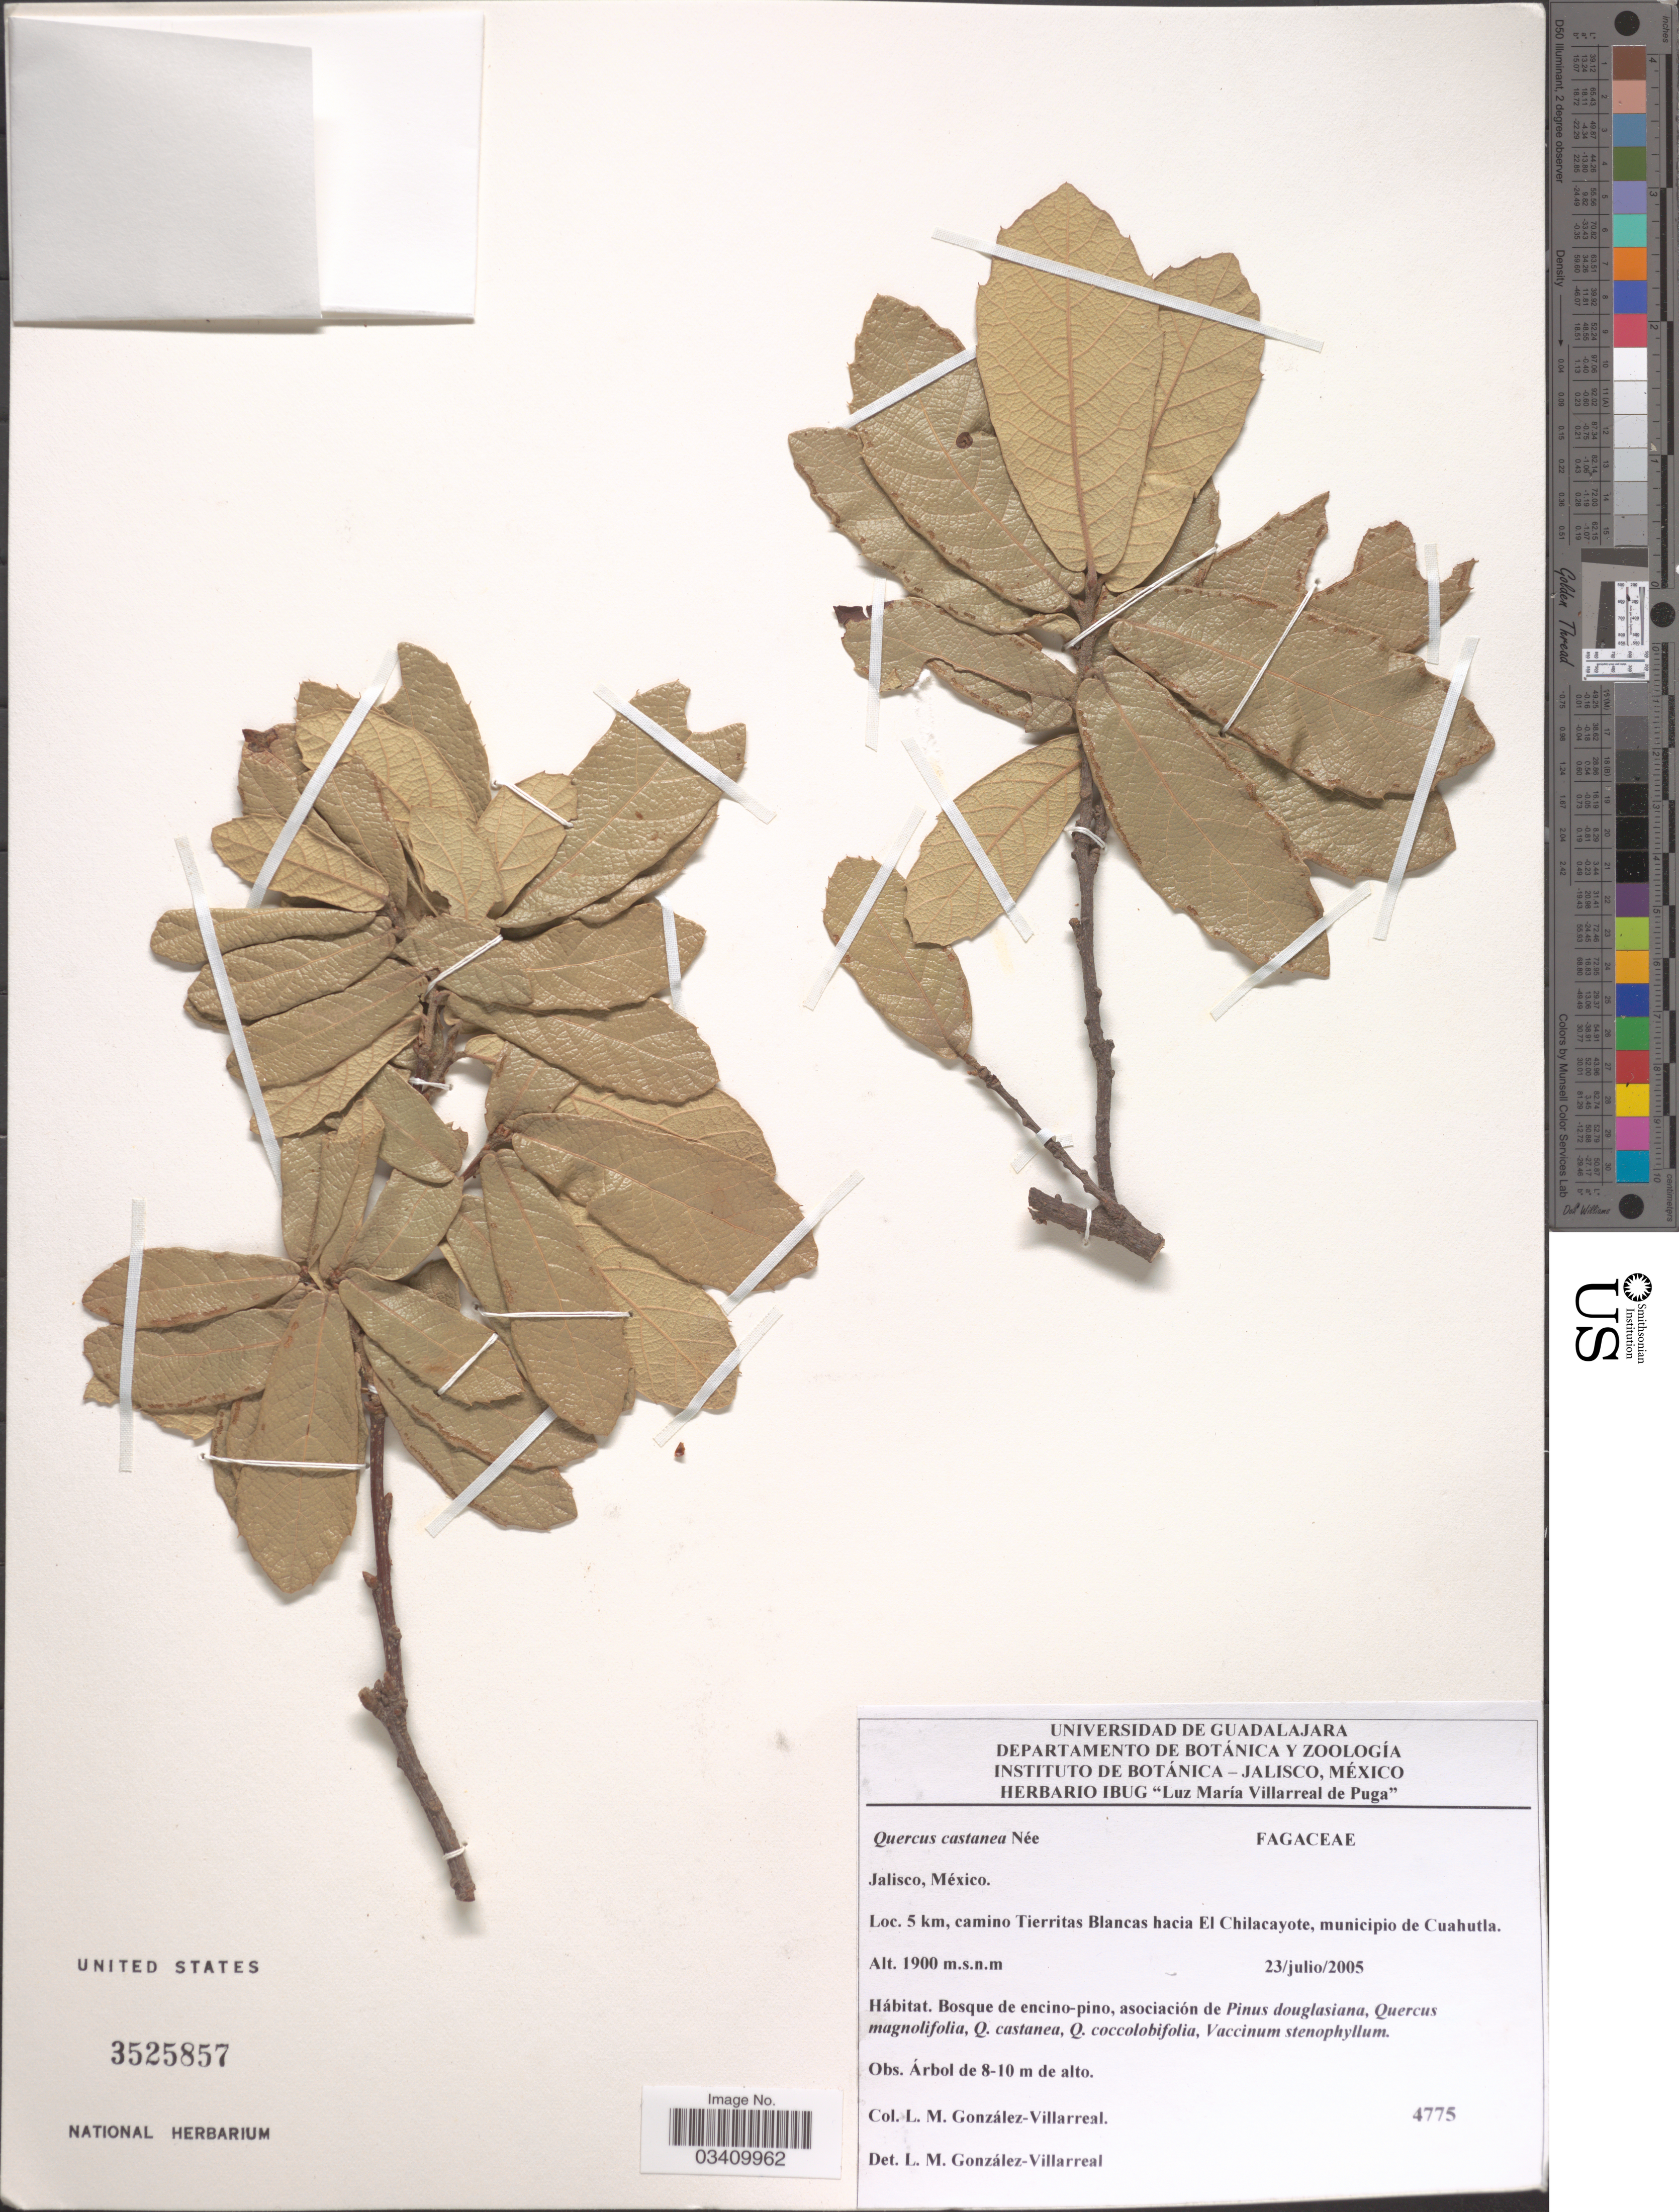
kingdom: Plantae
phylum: Tracheophyta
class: Magnoliopsida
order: Fagales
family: Fagaceae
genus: Quercus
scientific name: Quercus castanea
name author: Née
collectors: L. M. González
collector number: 4775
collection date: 2005-07-23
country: Mexico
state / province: Jalisco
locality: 5 km, camino Tierritas Blancas hacia El Chilacayote, municipio de Cuahutla.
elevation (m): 1900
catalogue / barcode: US 3525857